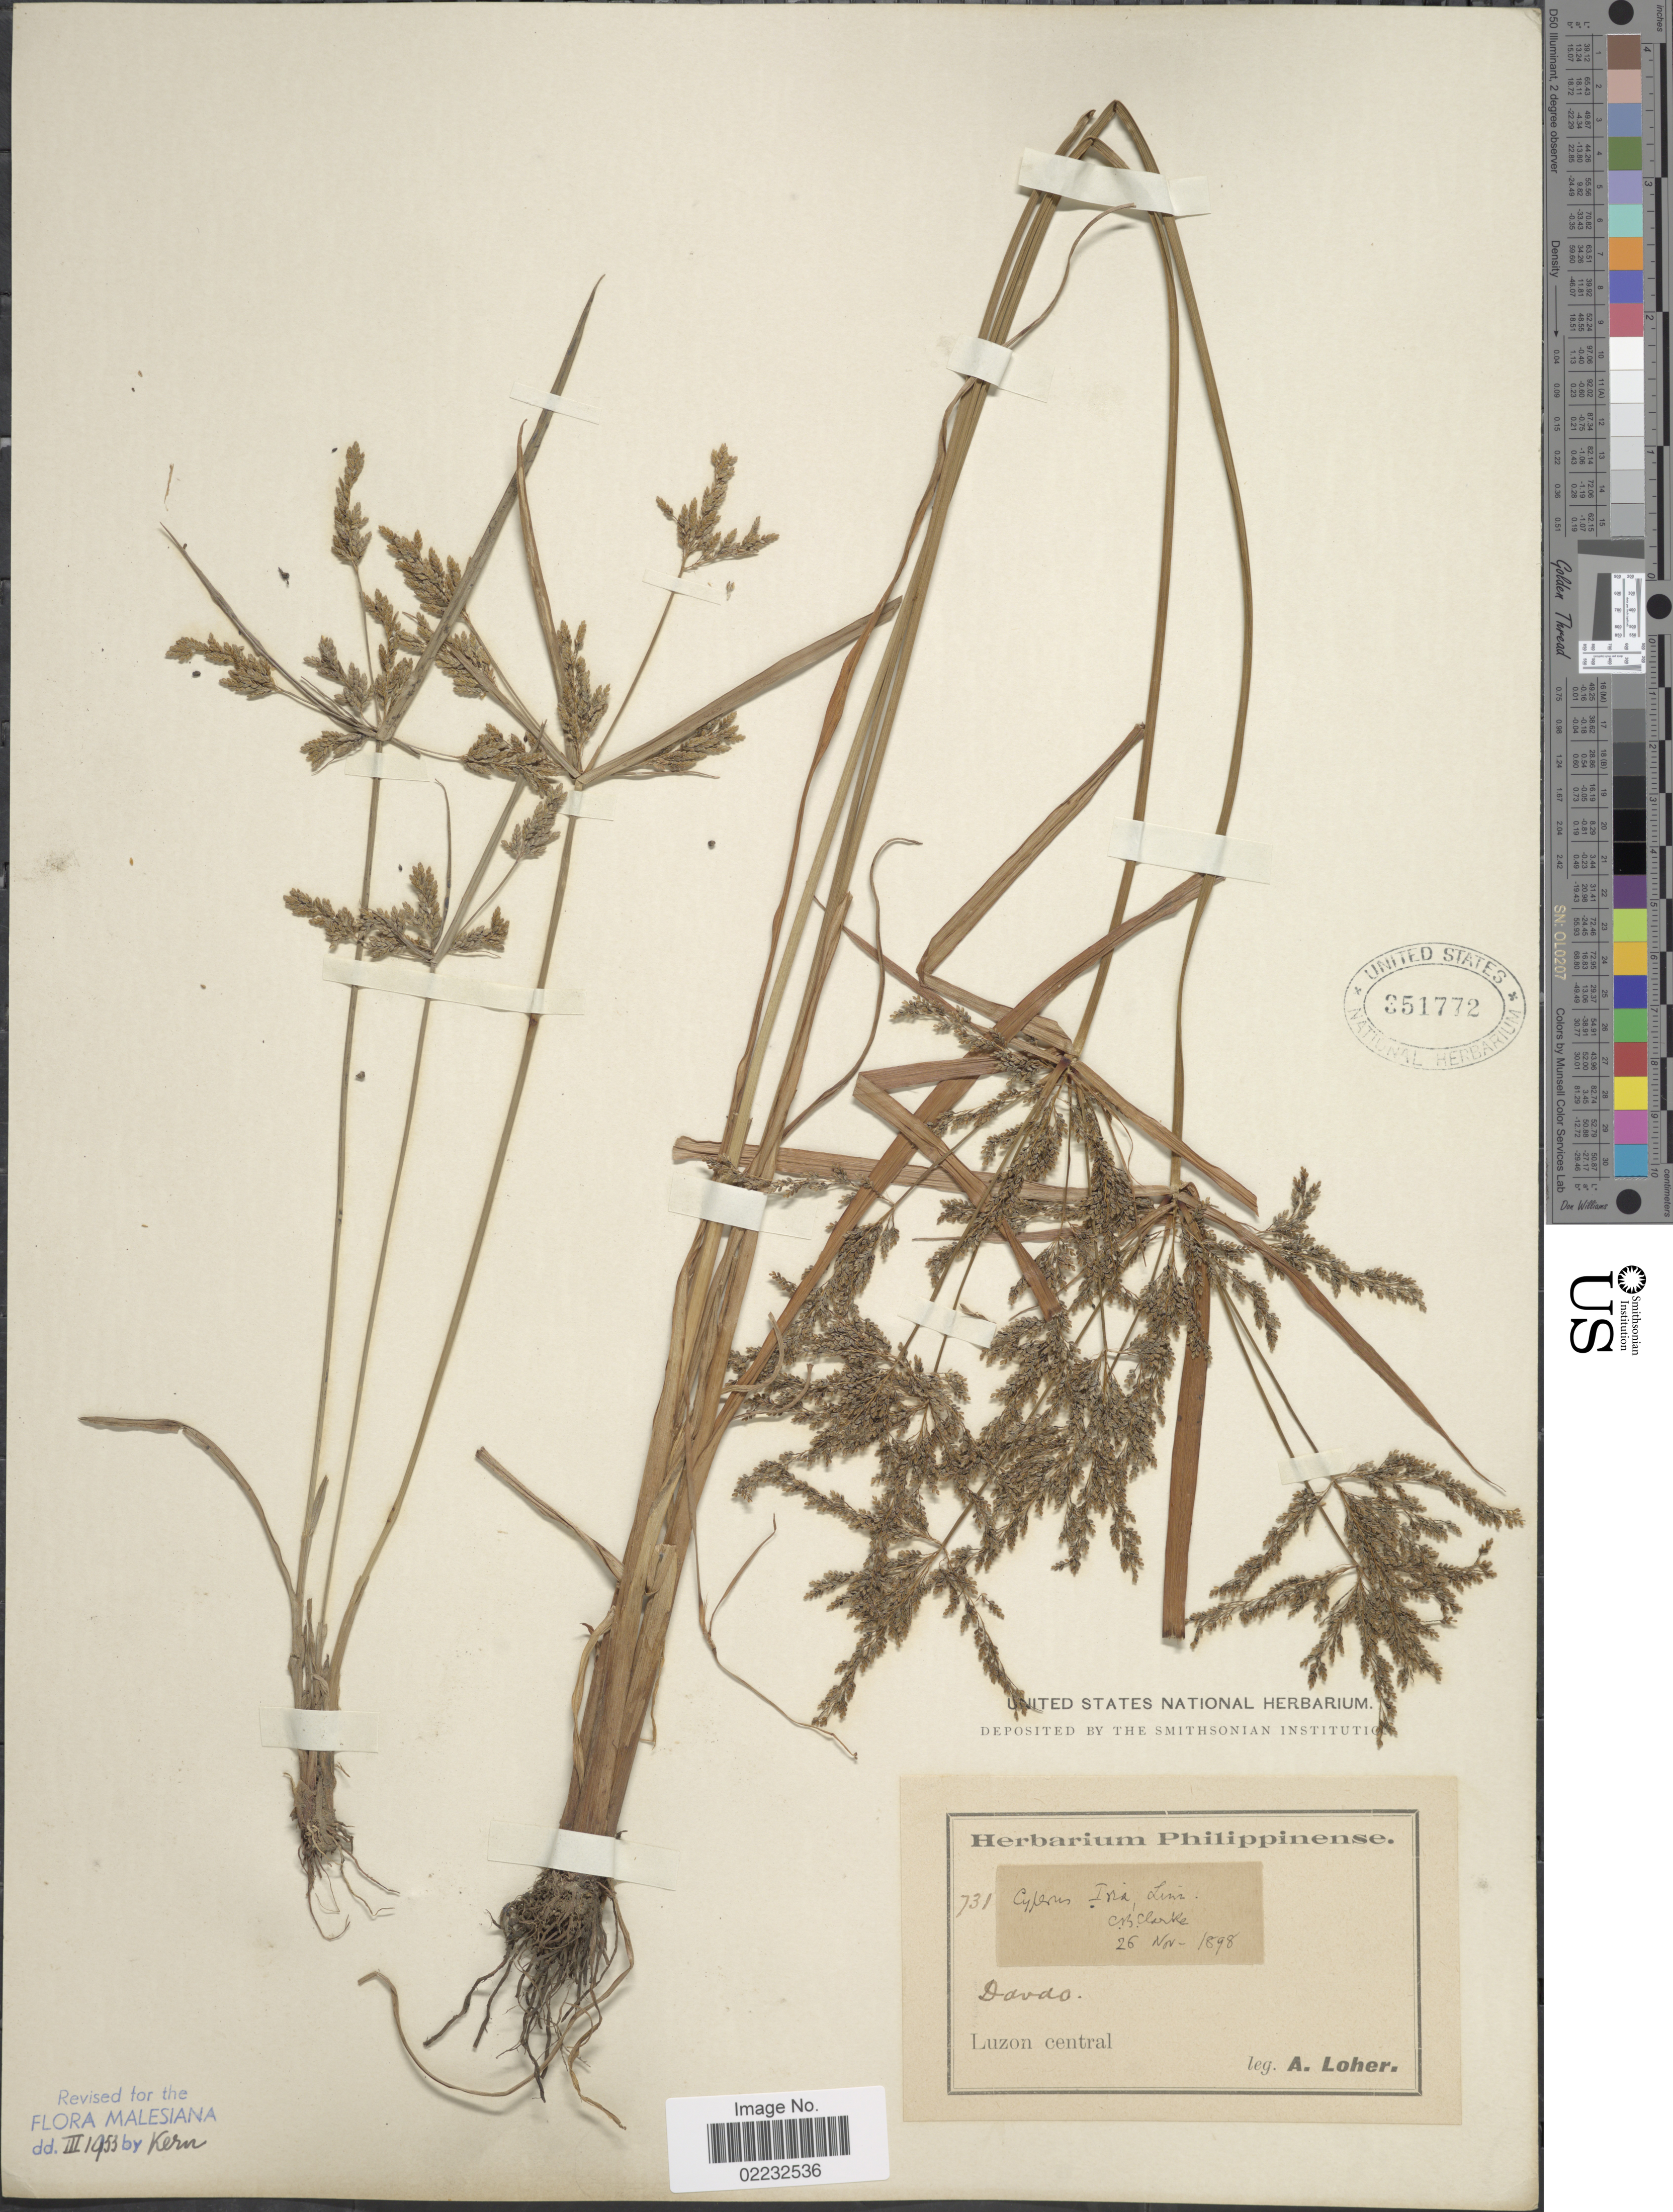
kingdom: Plantae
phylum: Tracheophyta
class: Liliopsida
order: Poales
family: Cyperaceae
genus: Cyperus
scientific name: Cyperus iria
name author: L.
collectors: A. Loher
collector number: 731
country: Philippines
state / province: Davao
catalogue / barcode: US 351772